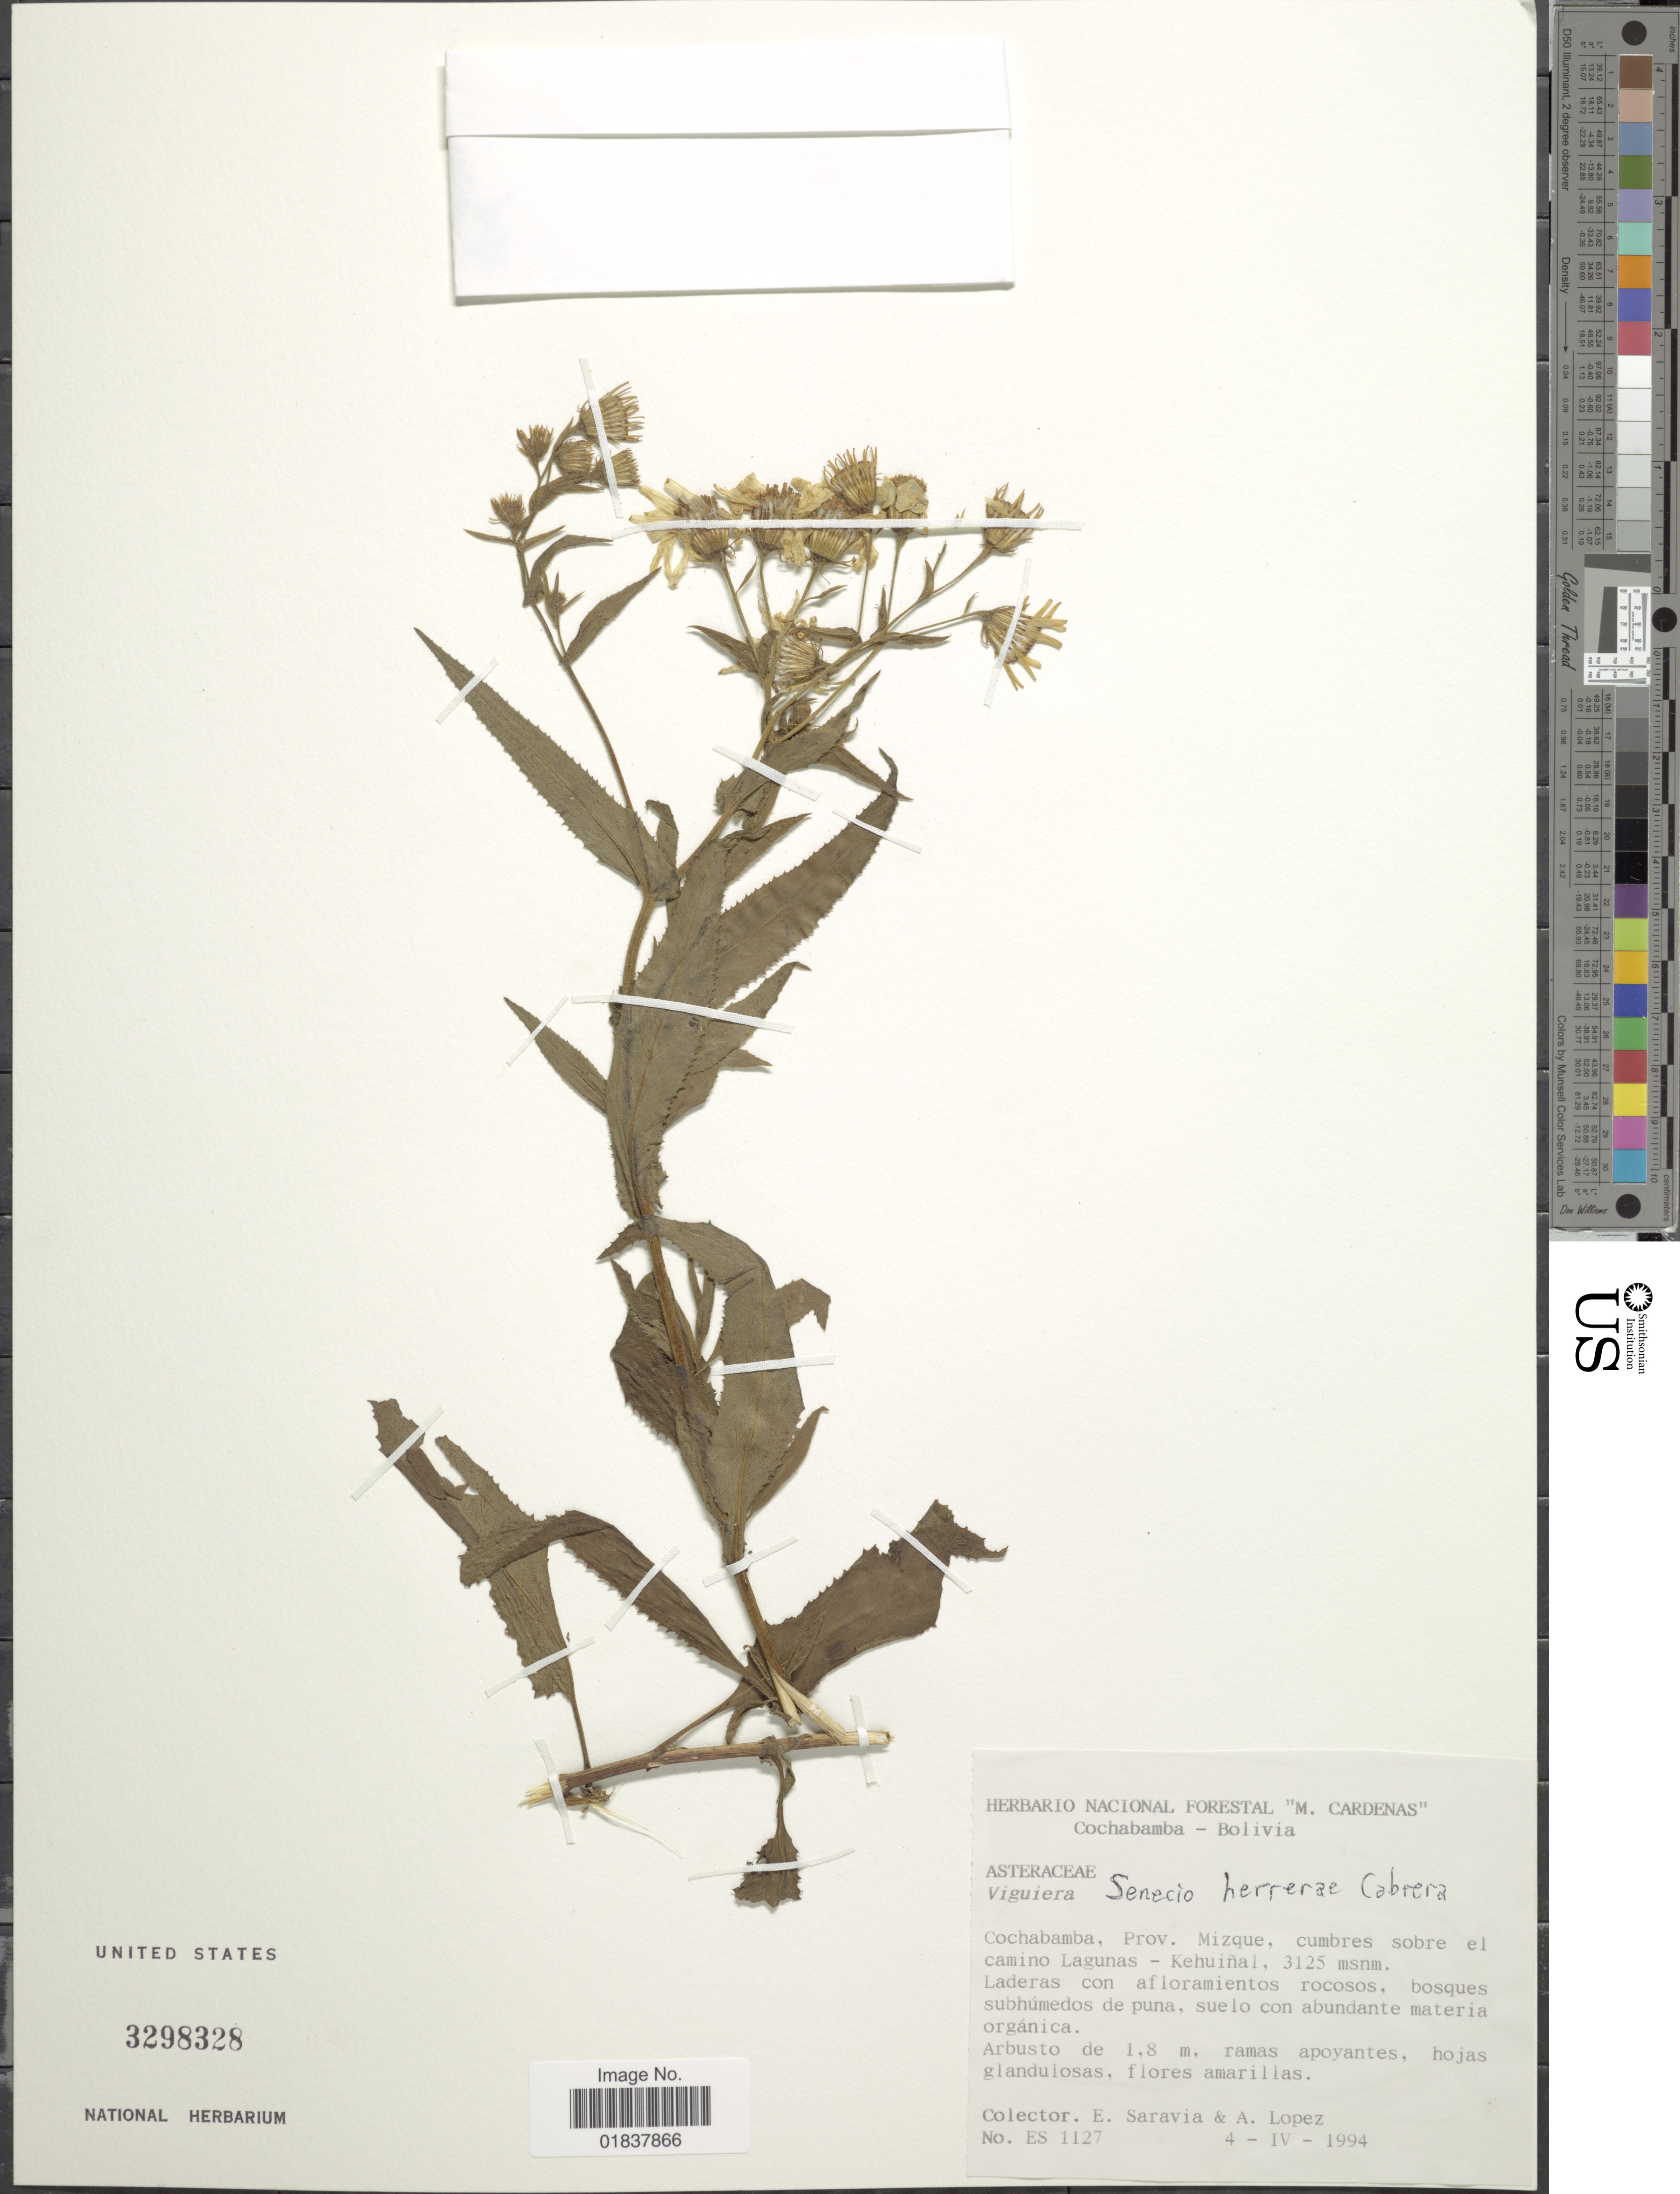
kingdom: Plantae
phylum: Tracheophyta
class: Magnoliopsida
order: Asterales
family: Asteraceae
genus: Senecio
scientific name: Senecio herrerae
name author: Cabrera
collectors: E. Saravia & A. Lopez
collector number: ES1127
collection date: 1994-04-04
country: Bolivia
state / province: Cochabamba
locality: Prov. Mizque, cumbres sobre el camino Lagunas-Kehuinal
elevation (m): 3125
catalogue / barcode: US 3298328